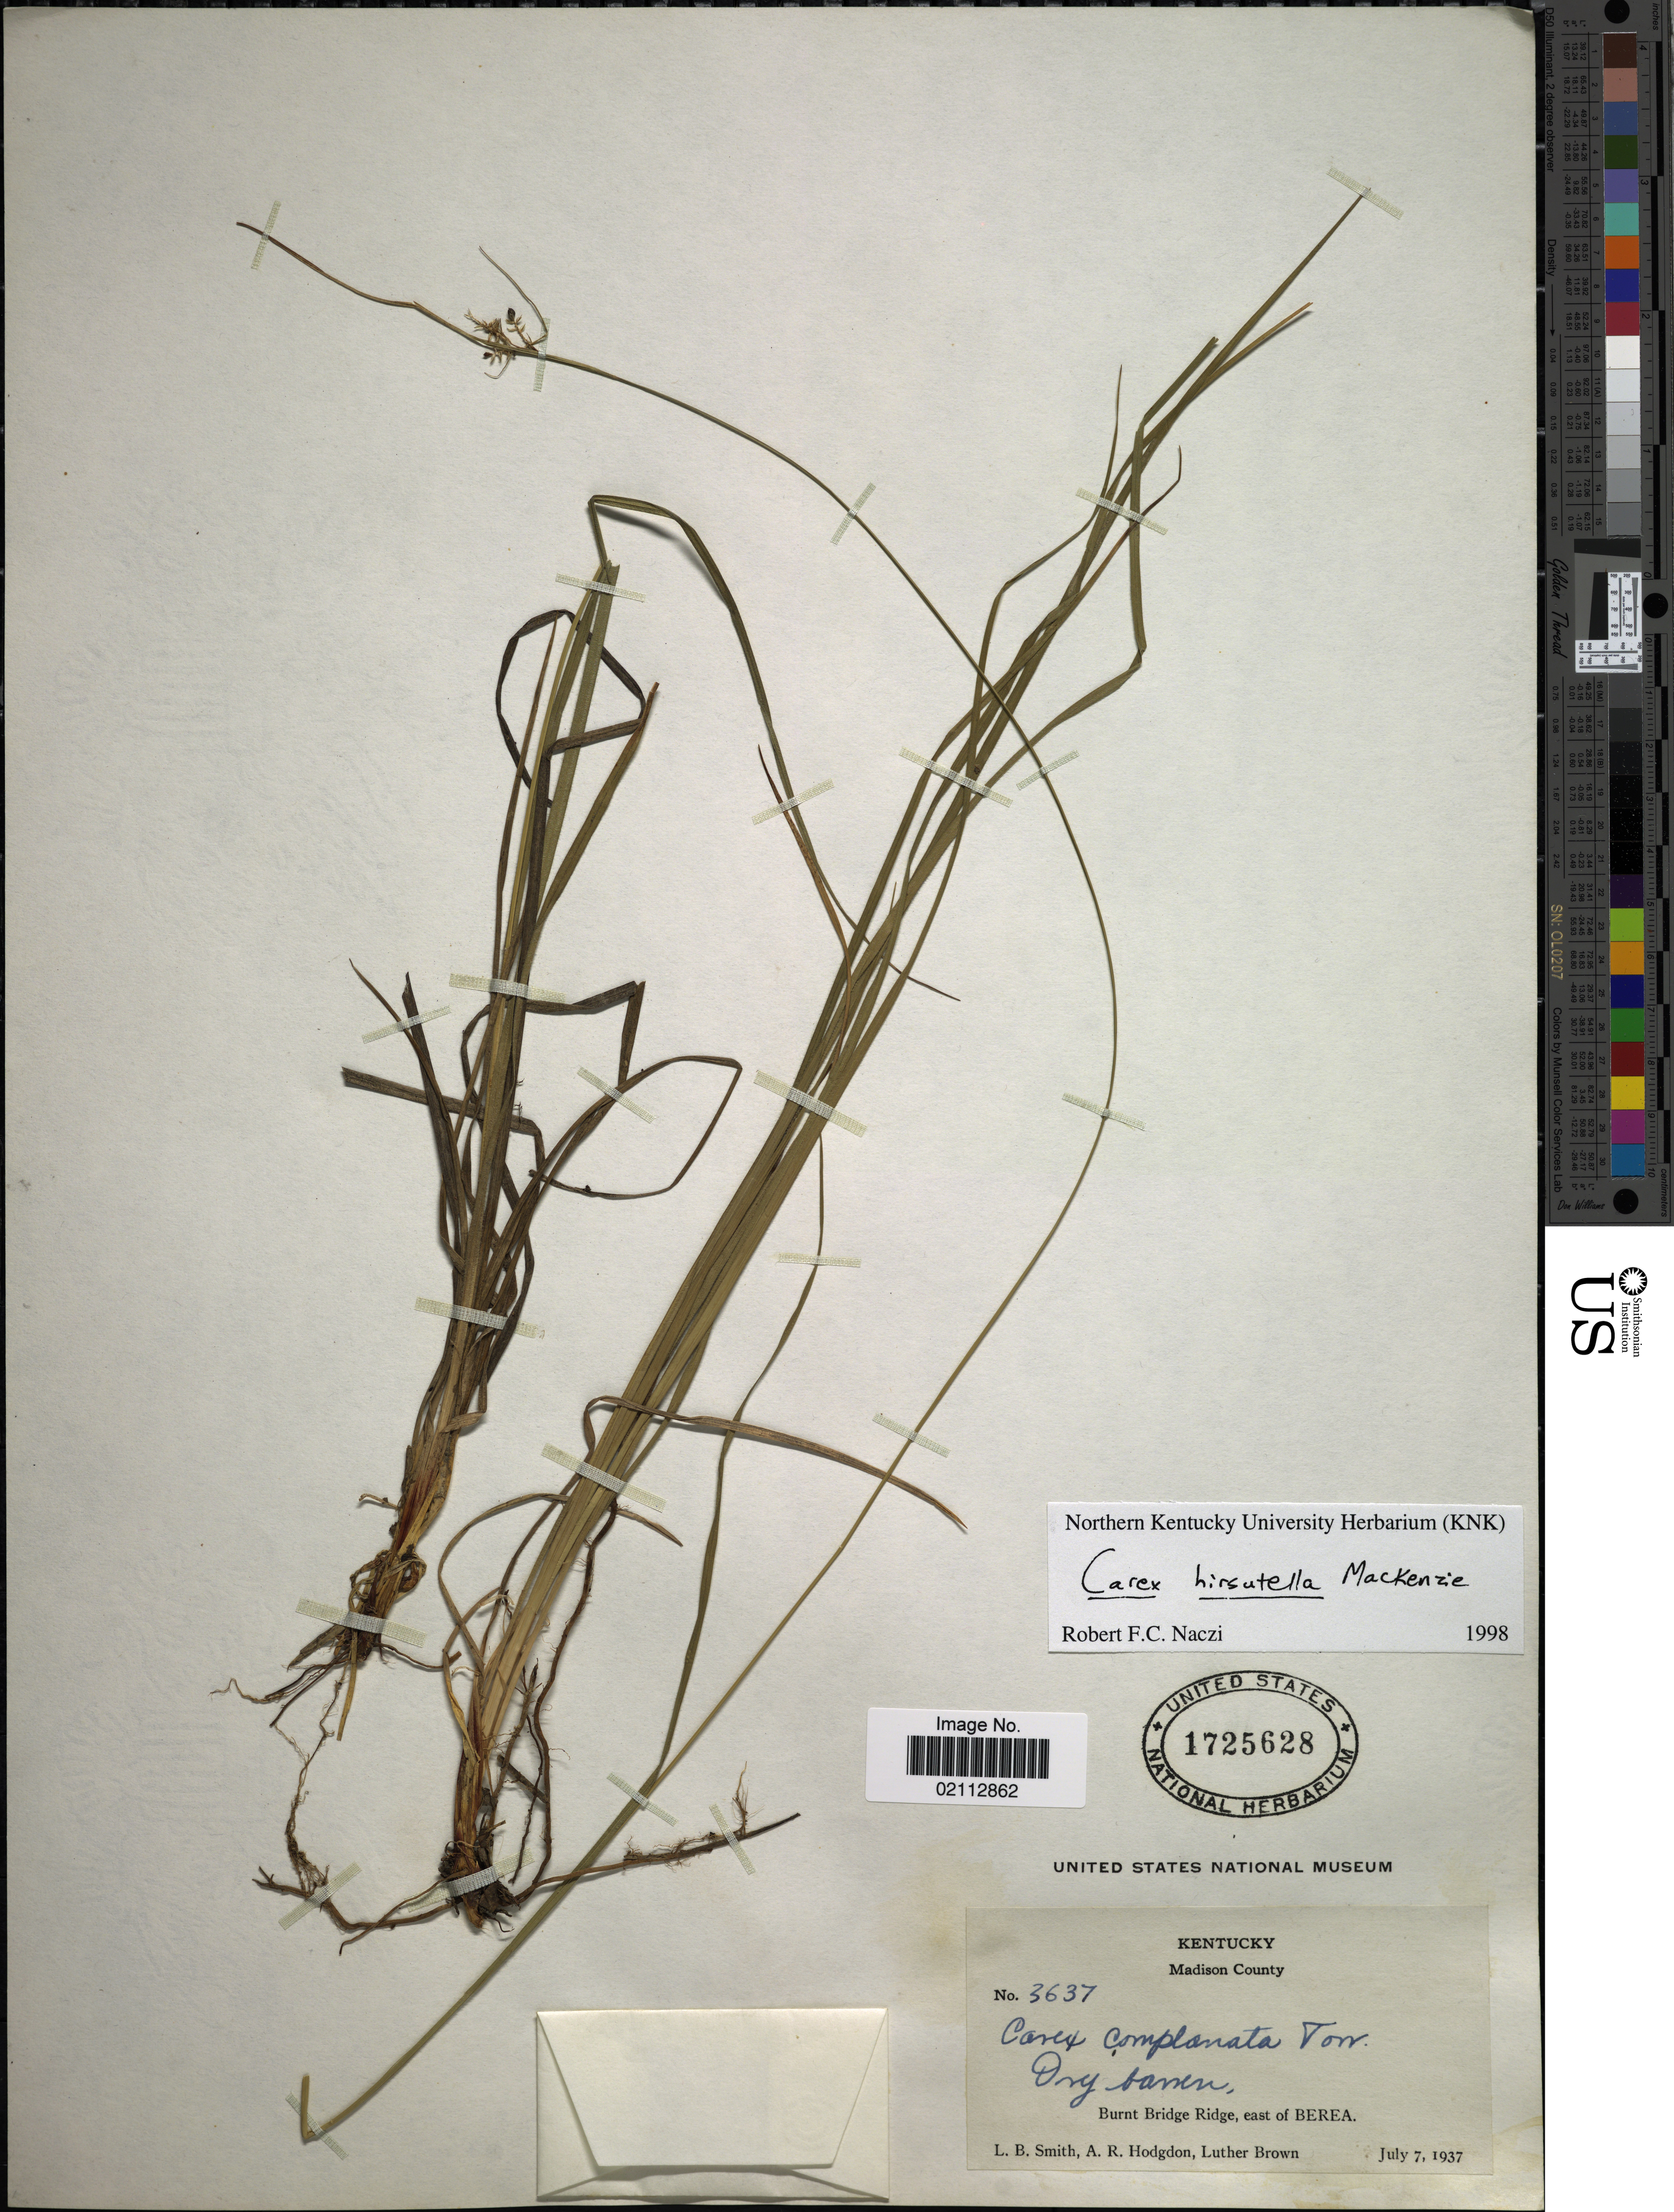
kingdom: Plantae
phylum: Tracheophyta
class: Liliopsida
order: Poales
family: Cyperaceae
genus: Carex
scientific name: Carex hirsutella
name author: Mack.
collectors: L. Smith, A. R. Hodgdon & L. Brown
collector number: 3637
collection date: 1937-07-07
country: United States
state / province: Kentucky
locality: Madison County. Burnt Bridge Ridge, east of Berea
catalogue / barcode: US 1725628